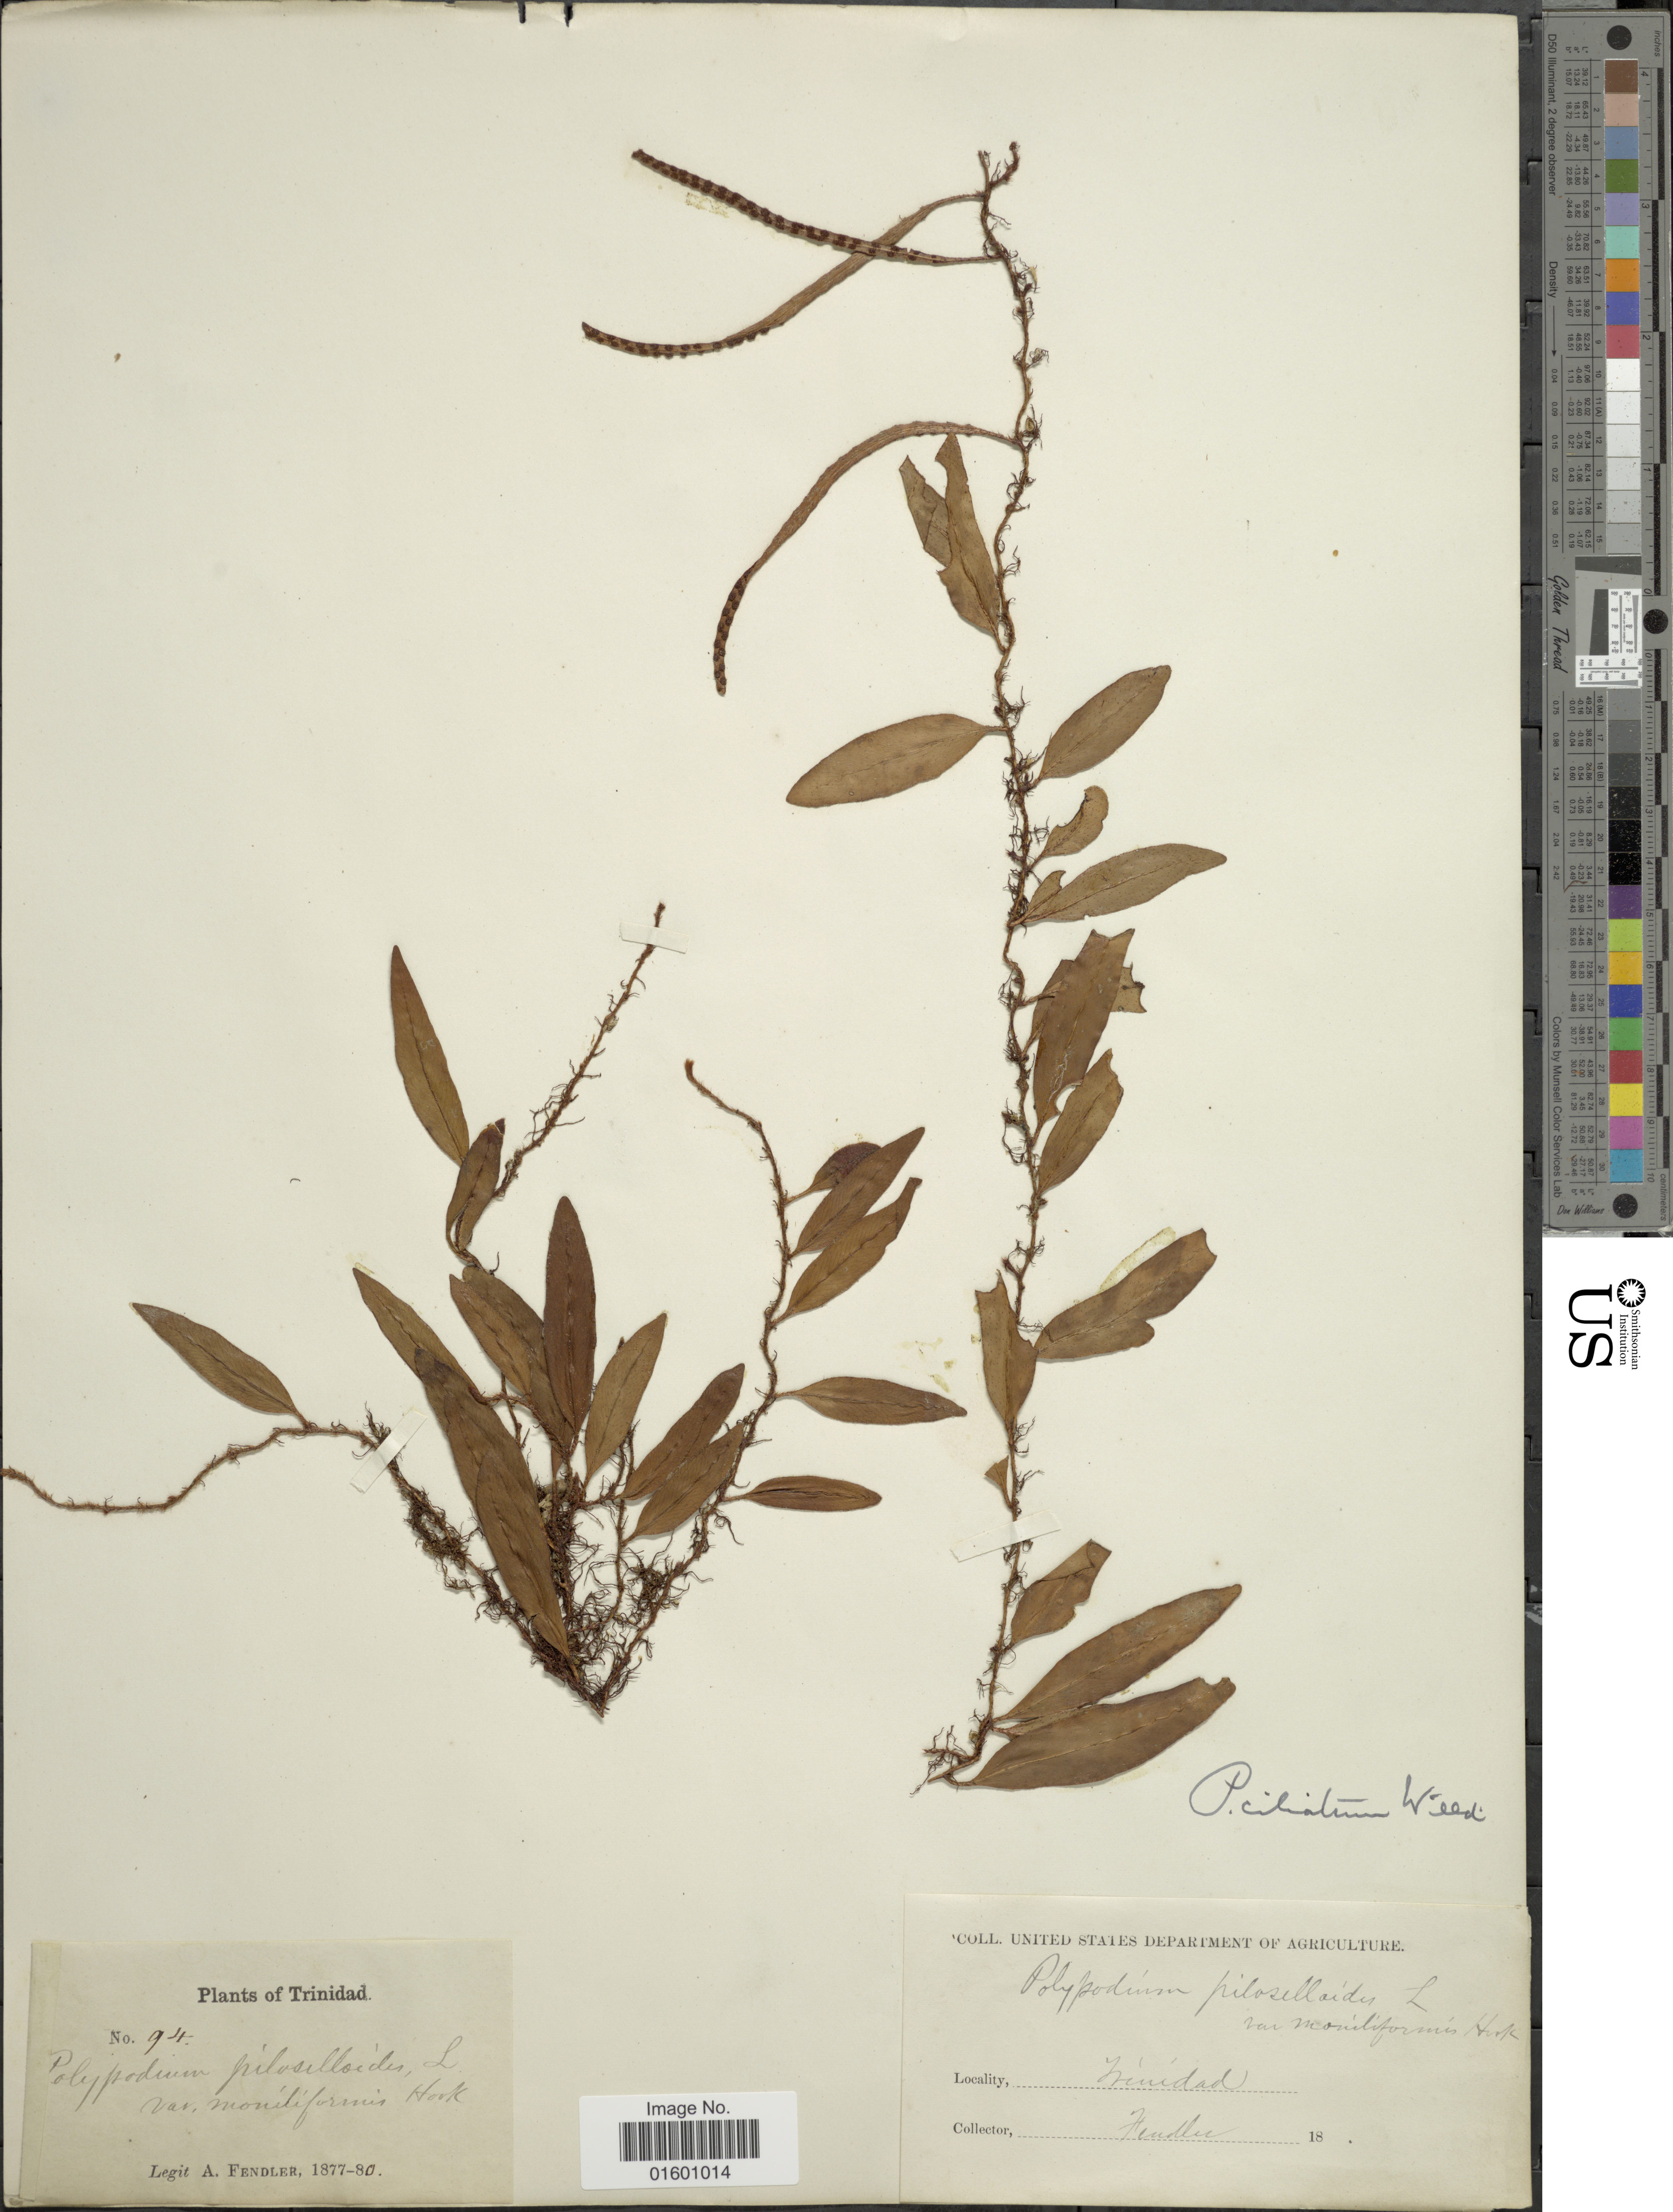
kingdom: Plantae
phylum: Tracheophyta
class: Polypodiopsida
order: Polypodiales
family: Polypodiaceae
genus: Microgramma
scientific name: Microgramma reptans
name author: (Cav.) A.R. Sm.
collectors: A. Fendler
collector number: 94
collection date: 1877/1880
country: Trinidad and Tobago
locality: Trinidad